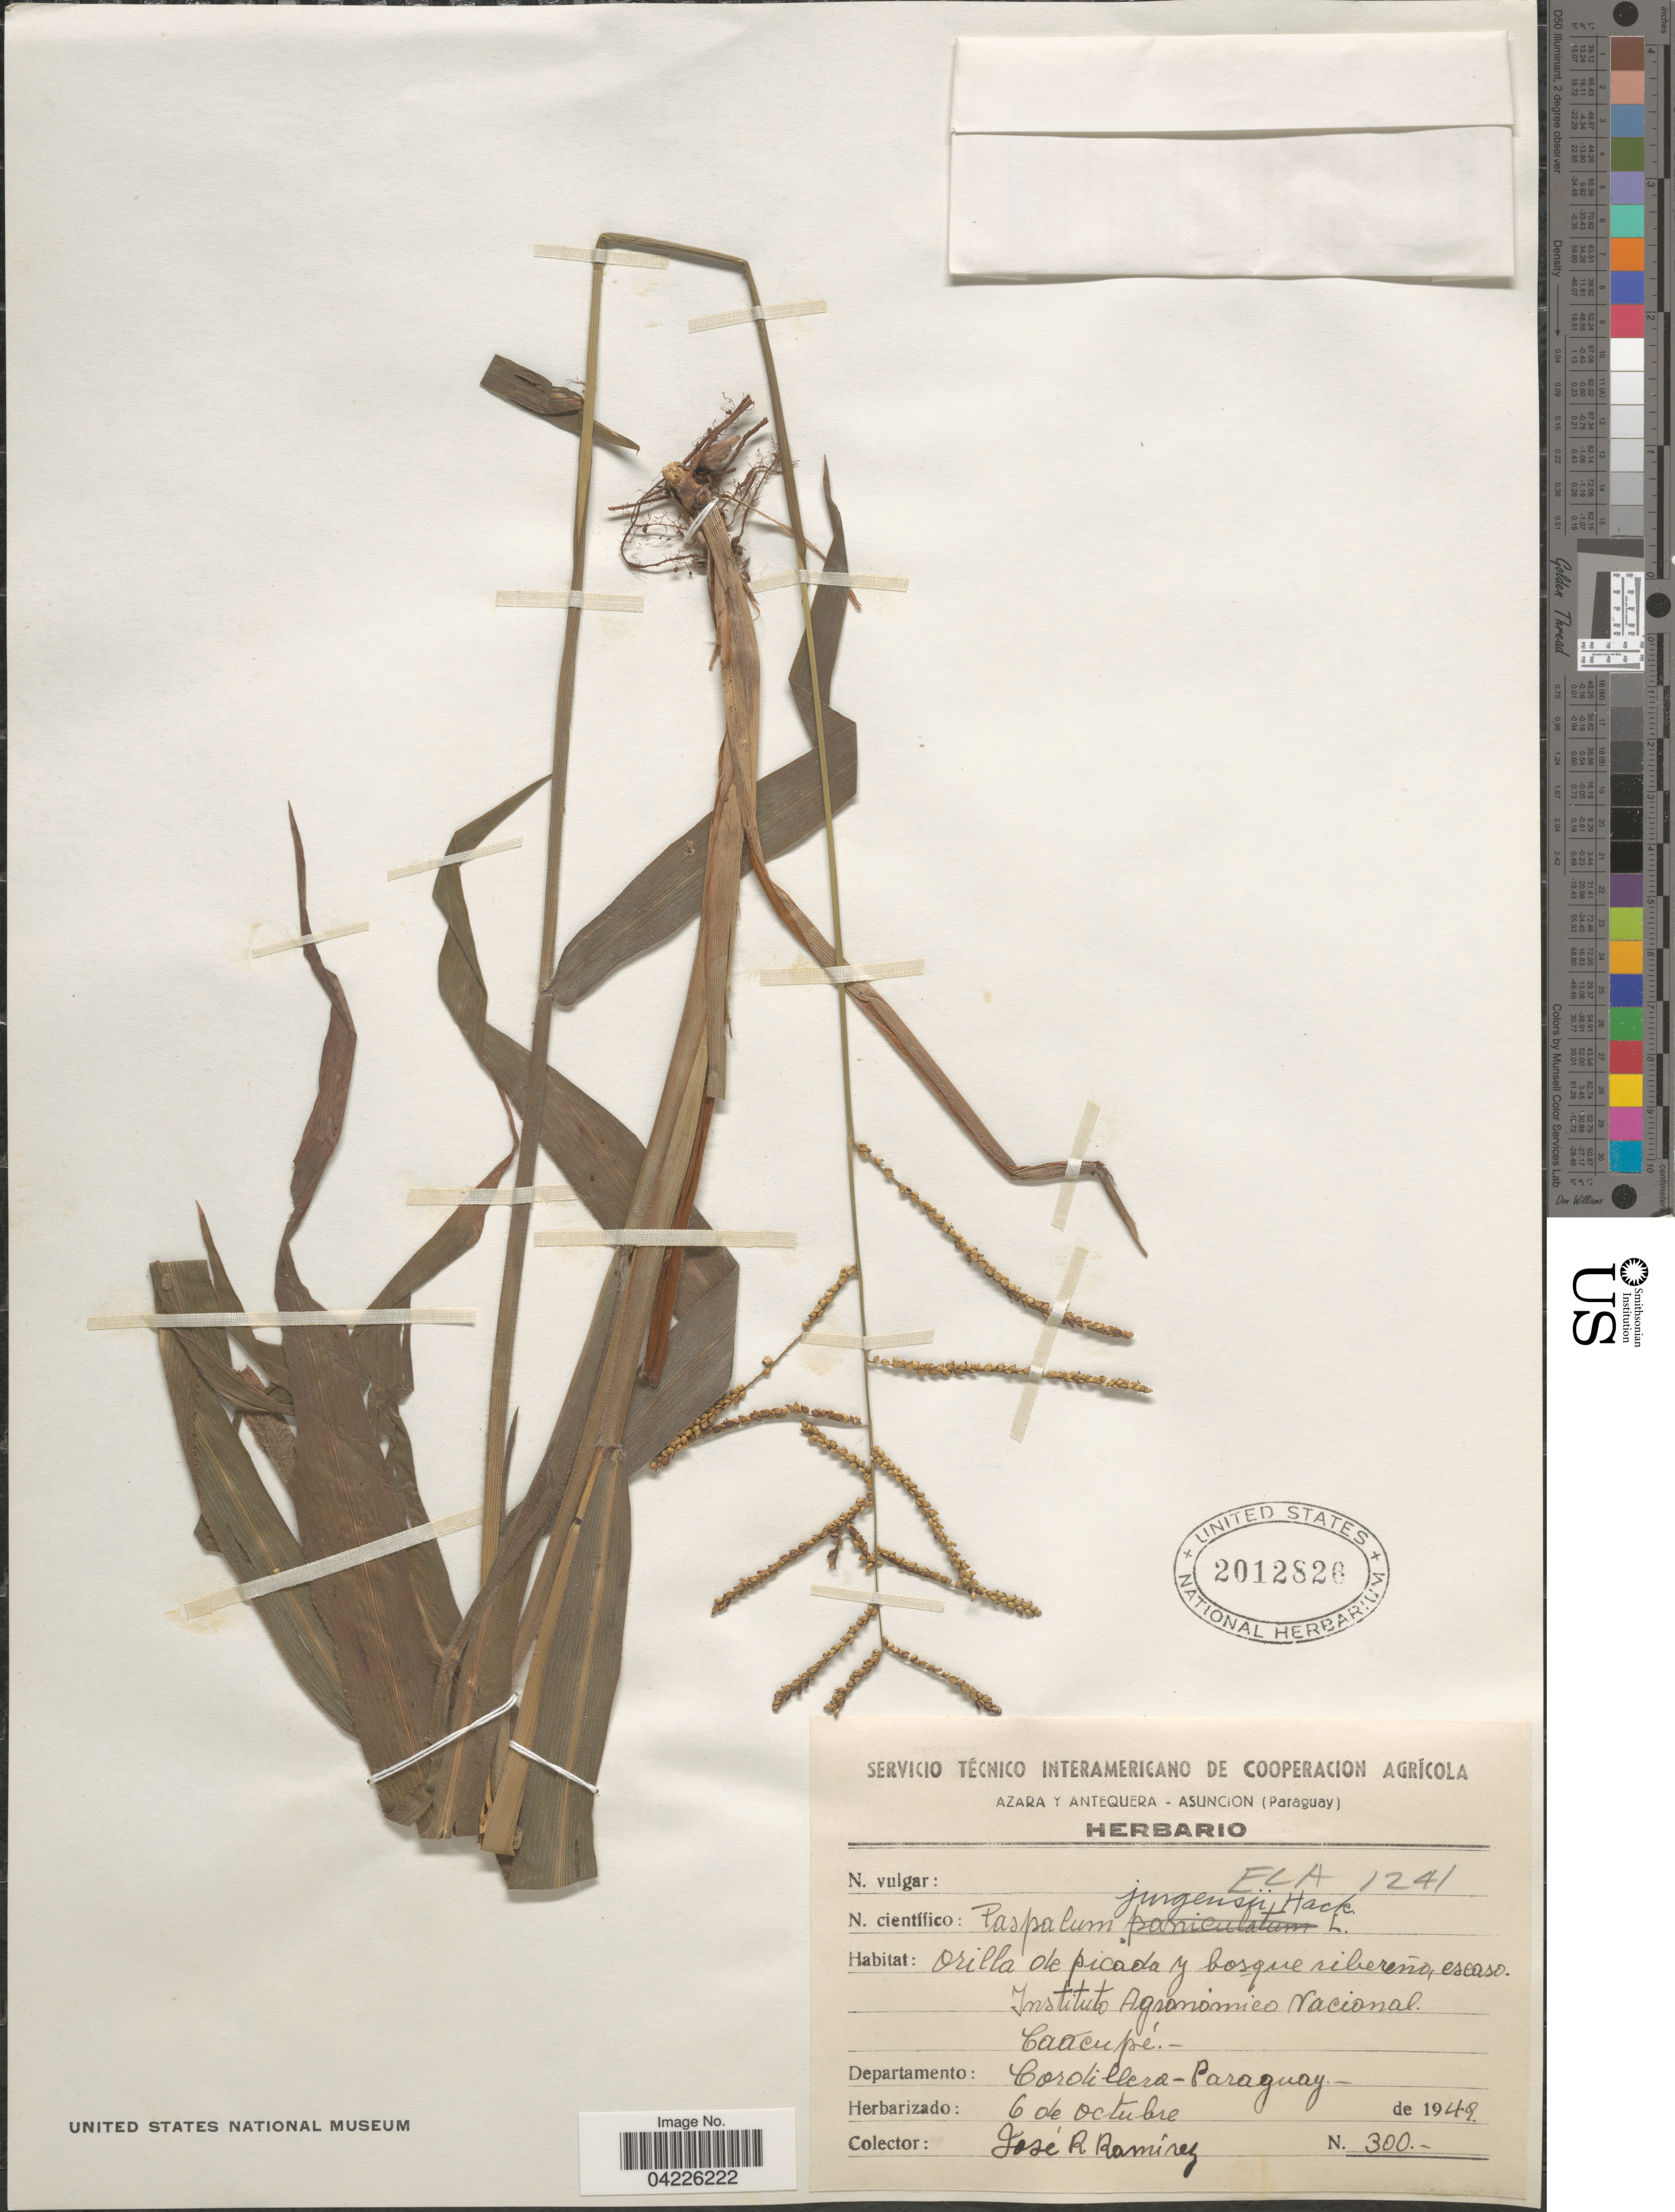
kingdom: Plantae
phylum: Tracheophyta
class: Liliopsida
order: Poales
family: Poaceae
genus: Paspalum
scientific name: Paspalum umbrosum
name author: Trin.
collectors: J. Ramírez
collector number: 300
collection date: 1949-10-06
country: Paraguay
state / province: Cordillera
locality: Instituto Agronomico Nacional. Caacupé. Departamento: Cordillera.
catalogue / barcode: US 2012826